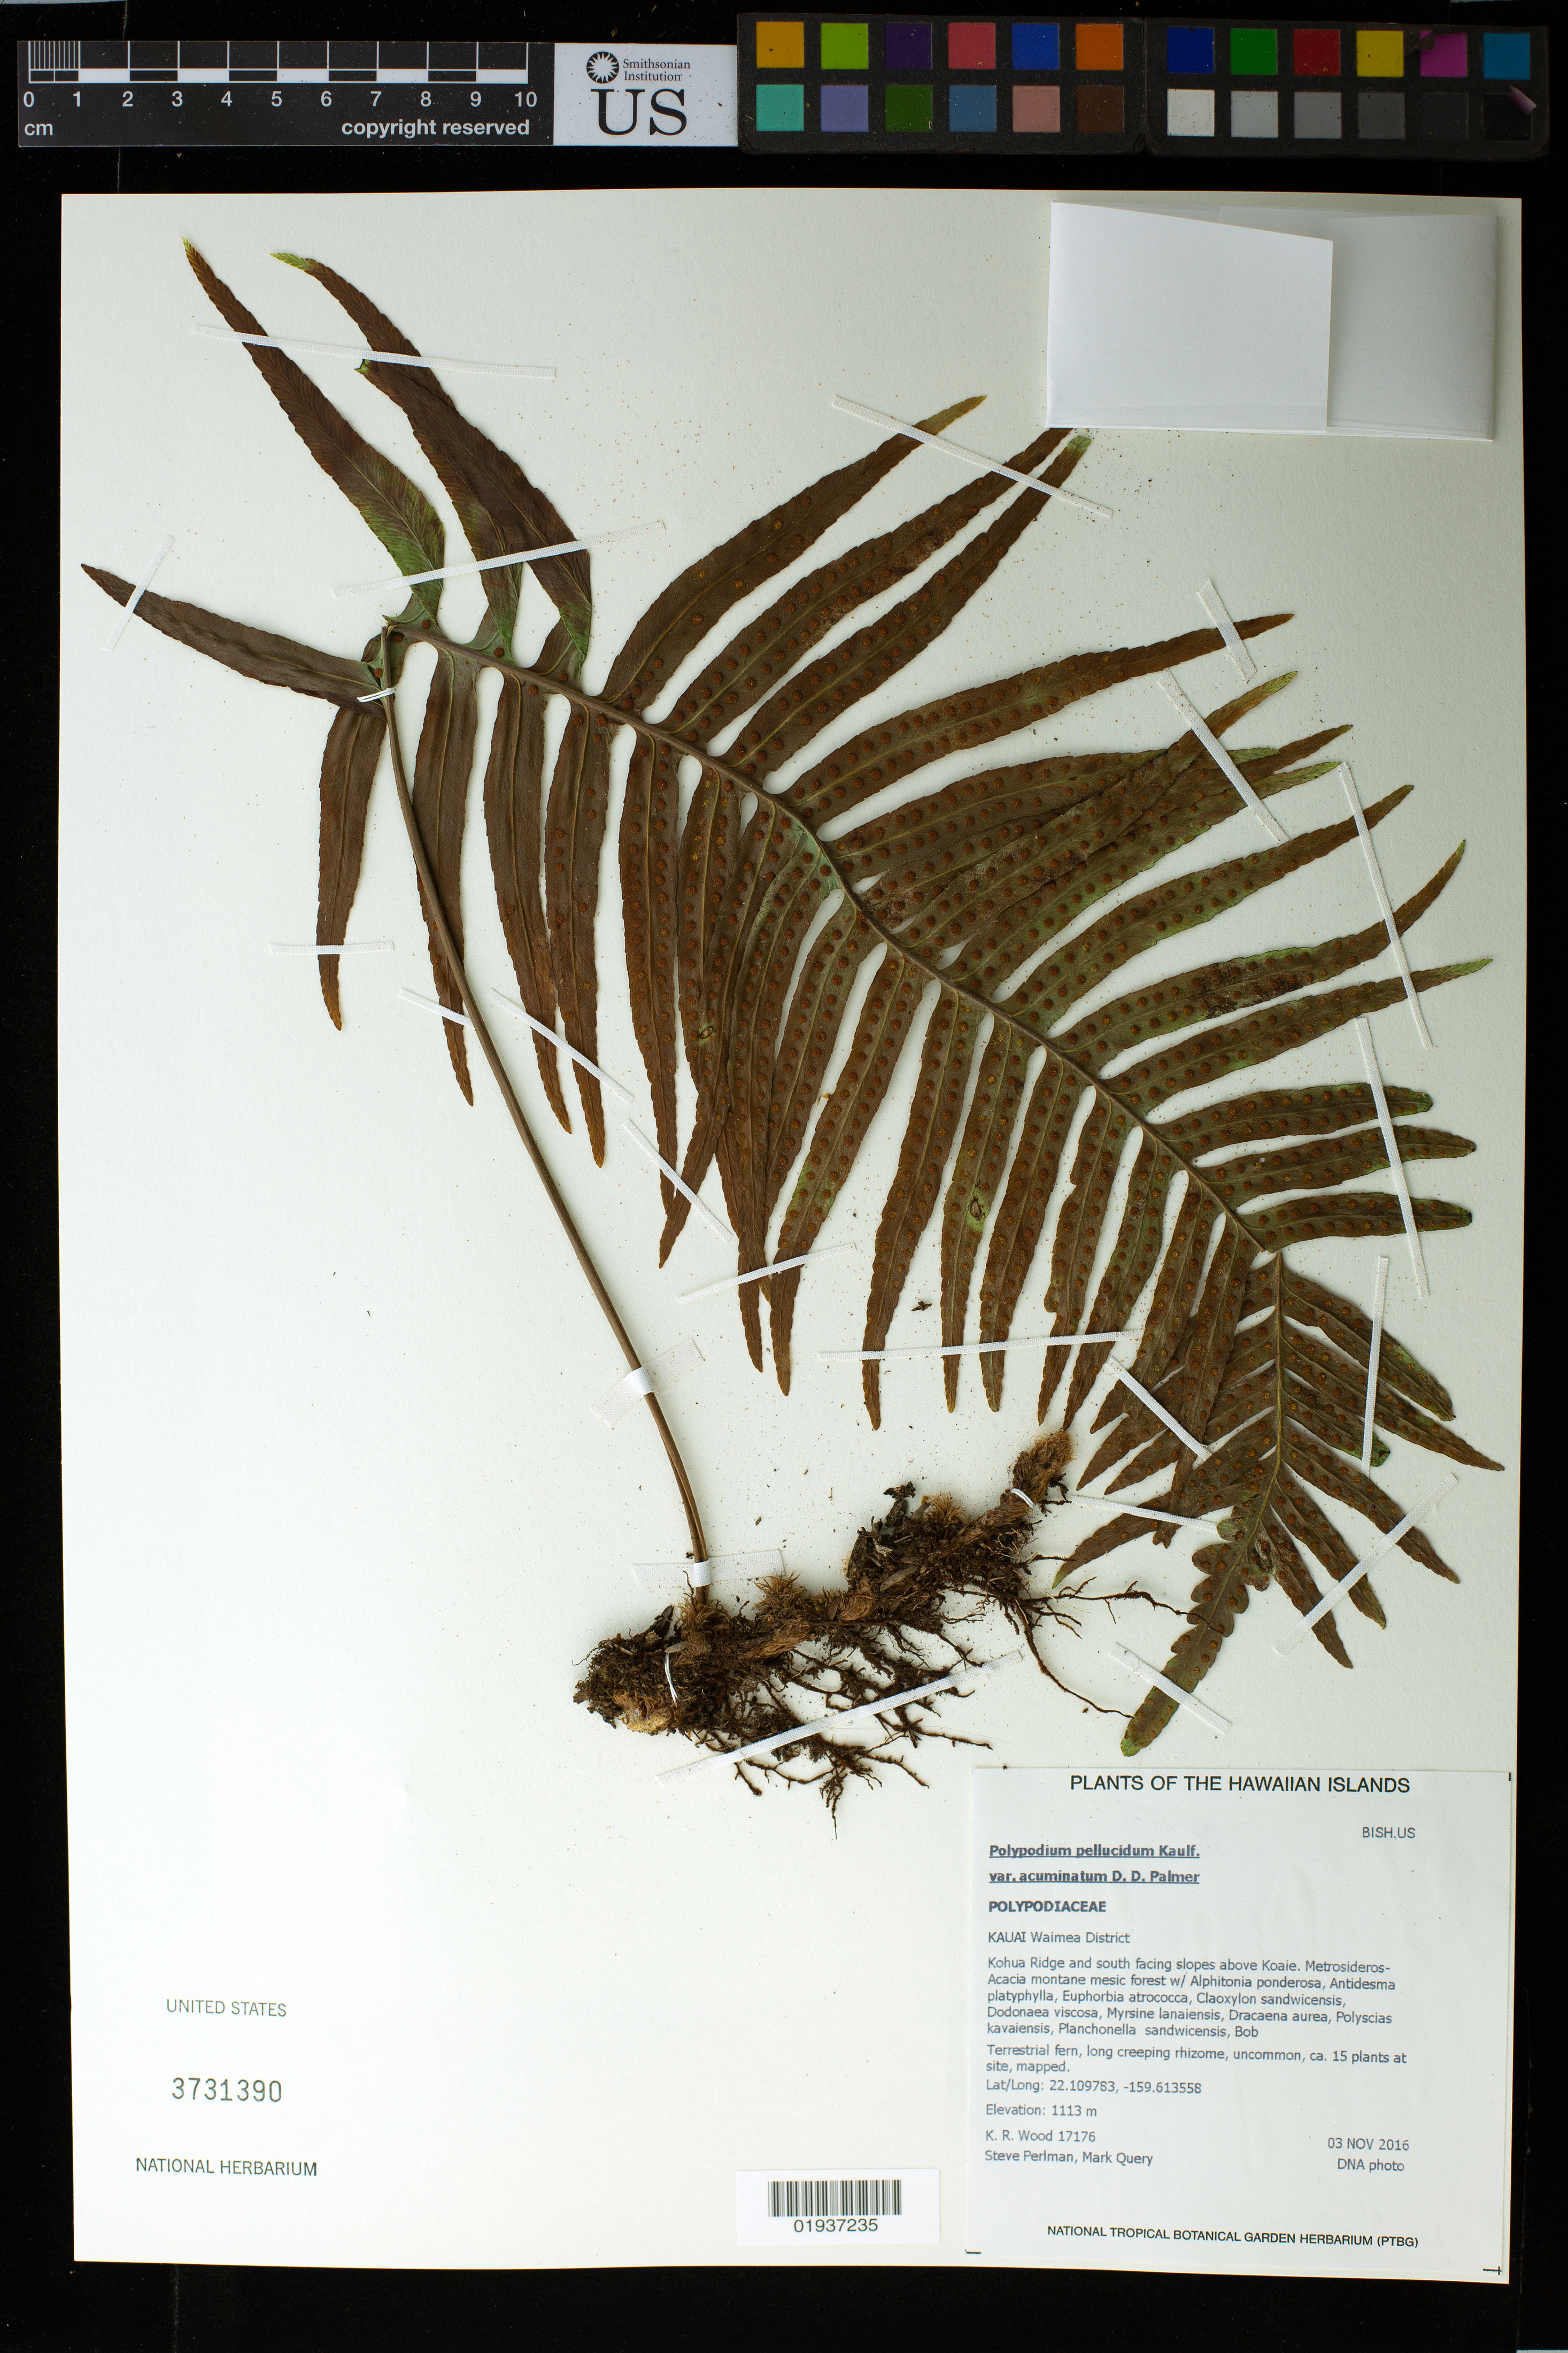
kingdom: Plantae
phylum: Tracheophyta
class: Polypodiopsida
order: Polypodiales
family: Polypodiaceae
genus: Polypodium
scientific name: Polypodium pellucidum var. acuminatum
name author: D.D. Palmer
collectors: K. R. Wood, S. P. Perlman & M. Query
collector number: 17176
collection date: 2016-11-03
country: United States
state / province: Hawaii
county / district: Kauai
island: Kaua'i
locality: Waimea District, Kohua Ridge and south facing slope above Koaie.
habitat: Montane mesic forest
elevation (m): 1113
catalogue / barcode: US 3731390